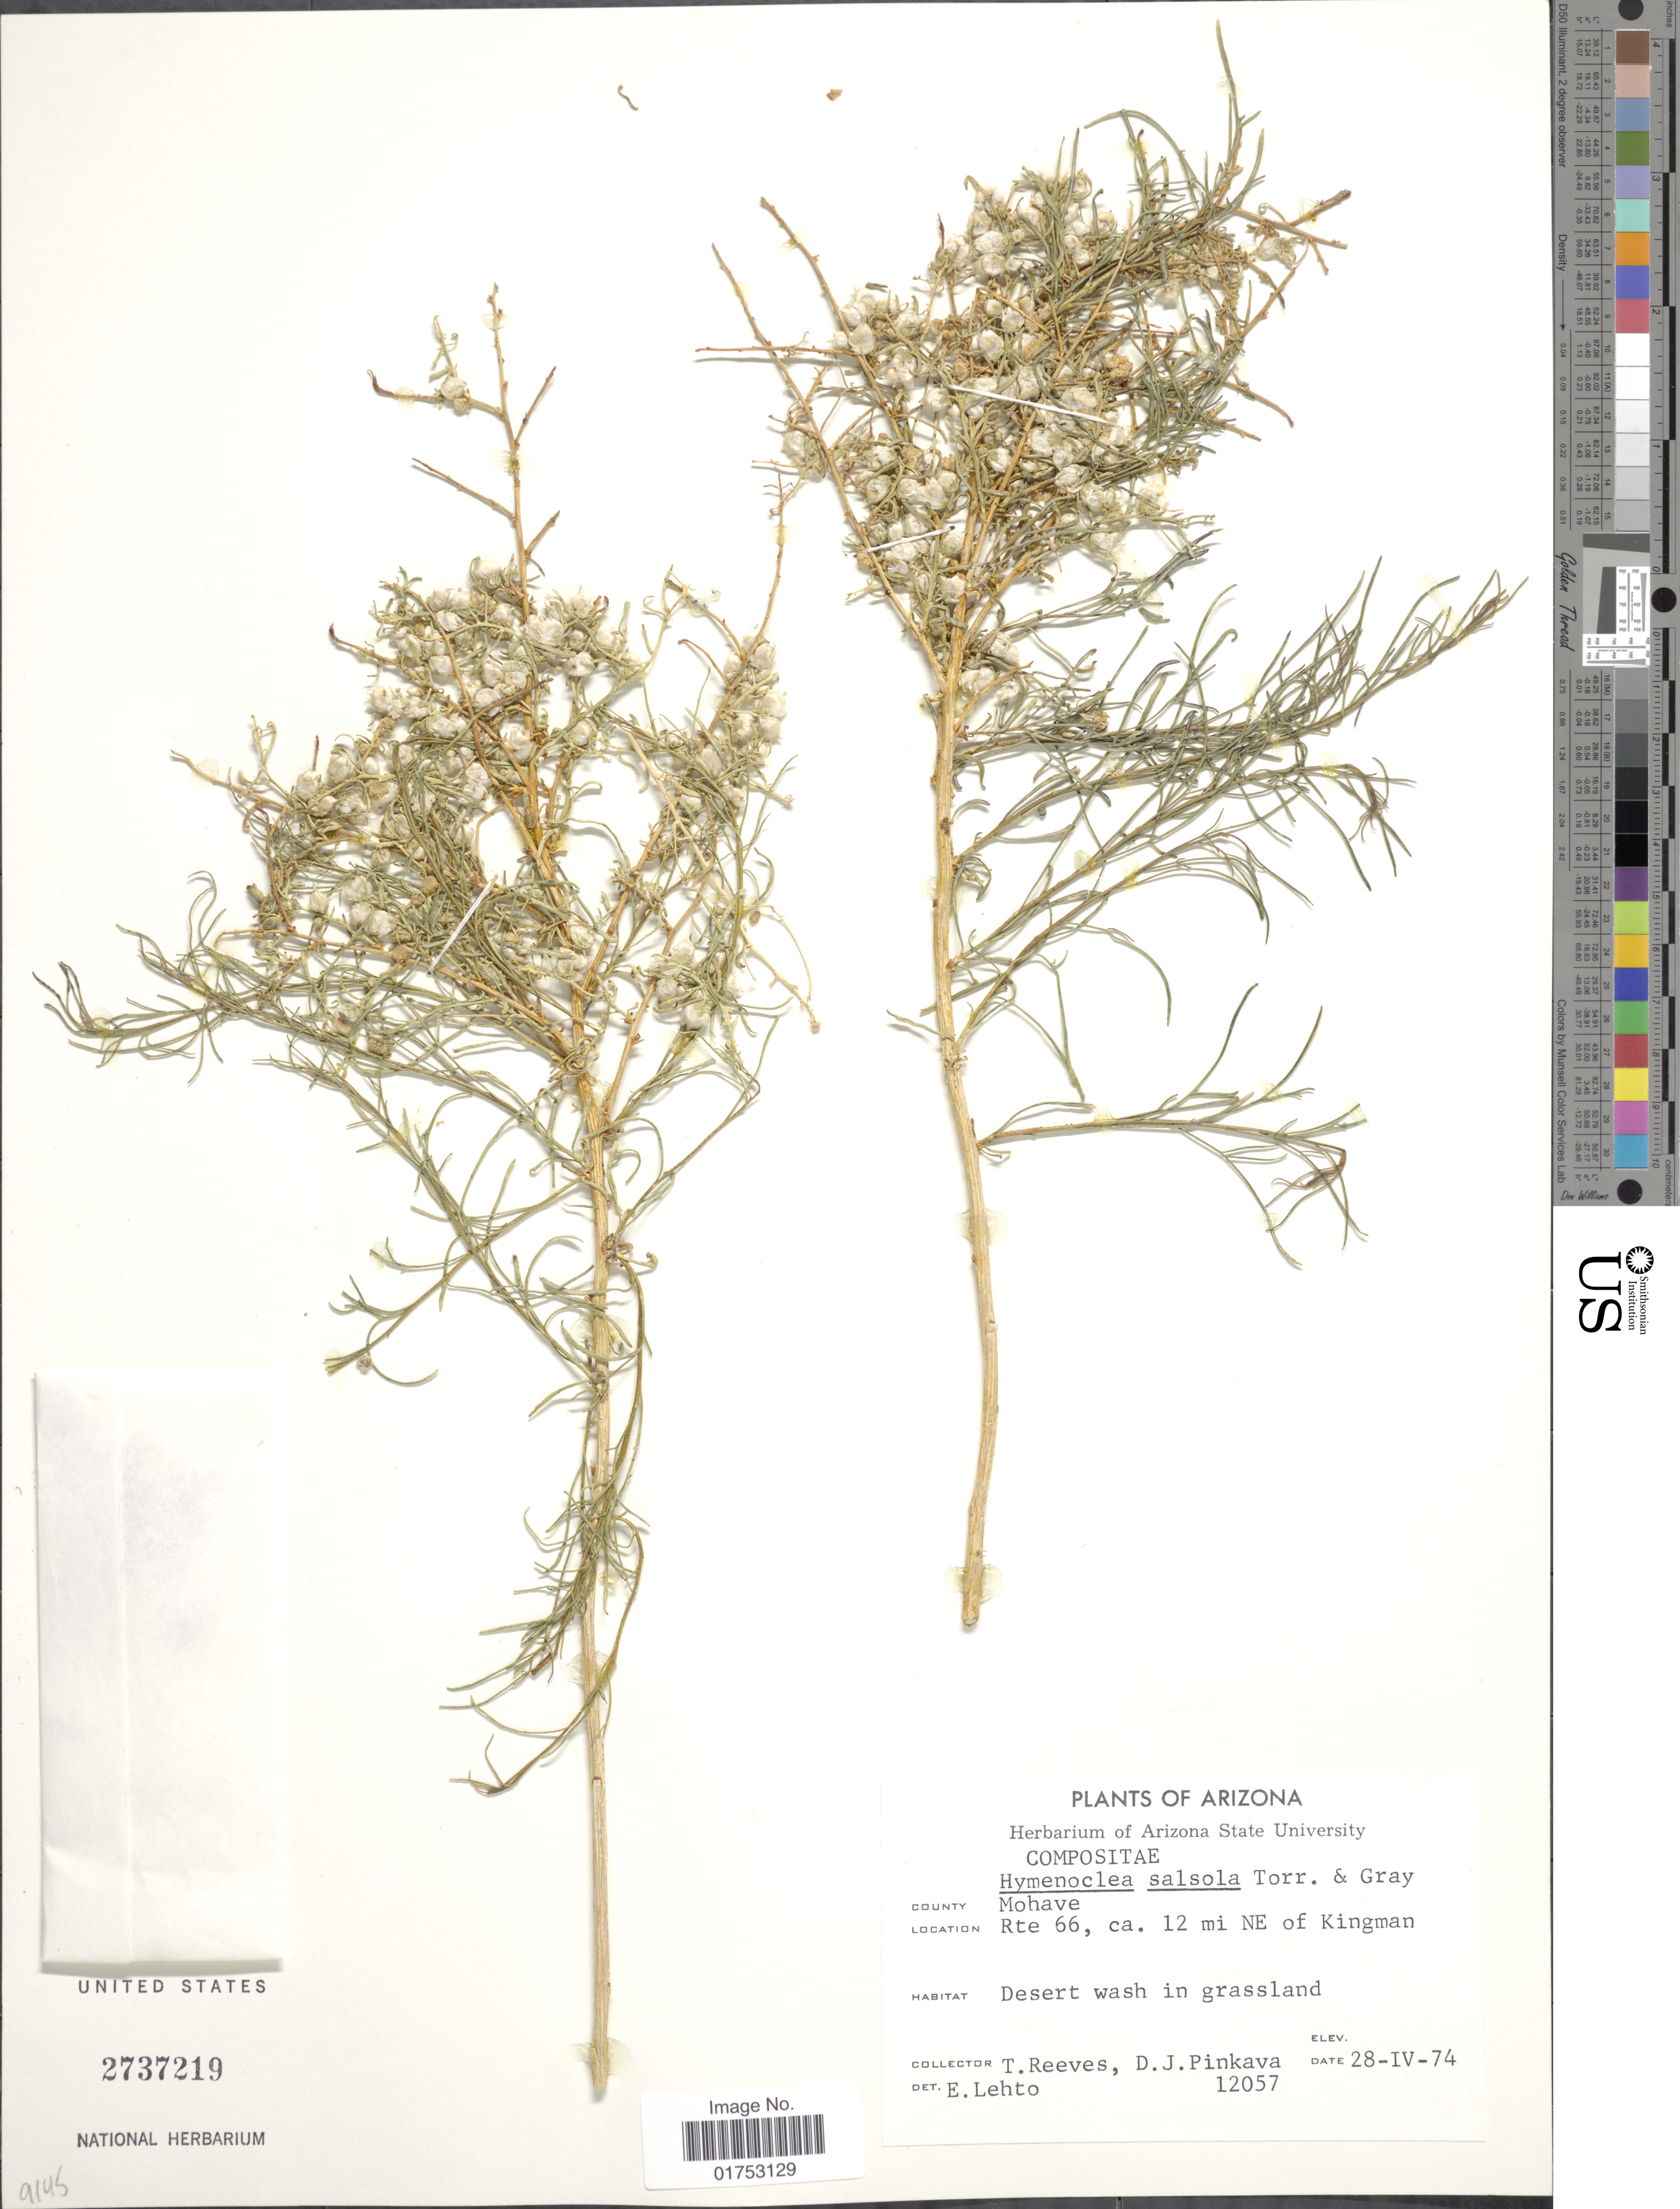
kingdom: Plantae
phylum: Tracheophyta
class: Magnoliopsida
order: Asterales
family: Asteraceae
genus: Hymenoclea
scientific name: Hymenoclea salsola var. fasciculata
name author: (A. Nelson) K.M. Peterson & W.W.Payne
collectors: T. Reeves & D. J. Pinkava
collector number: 12057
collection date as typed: Transcribed d/m/y: 28/4/74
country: United States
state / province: Arizona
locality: County Mohave, Rte 66, ca 12 mi NE of Kingman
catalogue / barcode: US 2737219